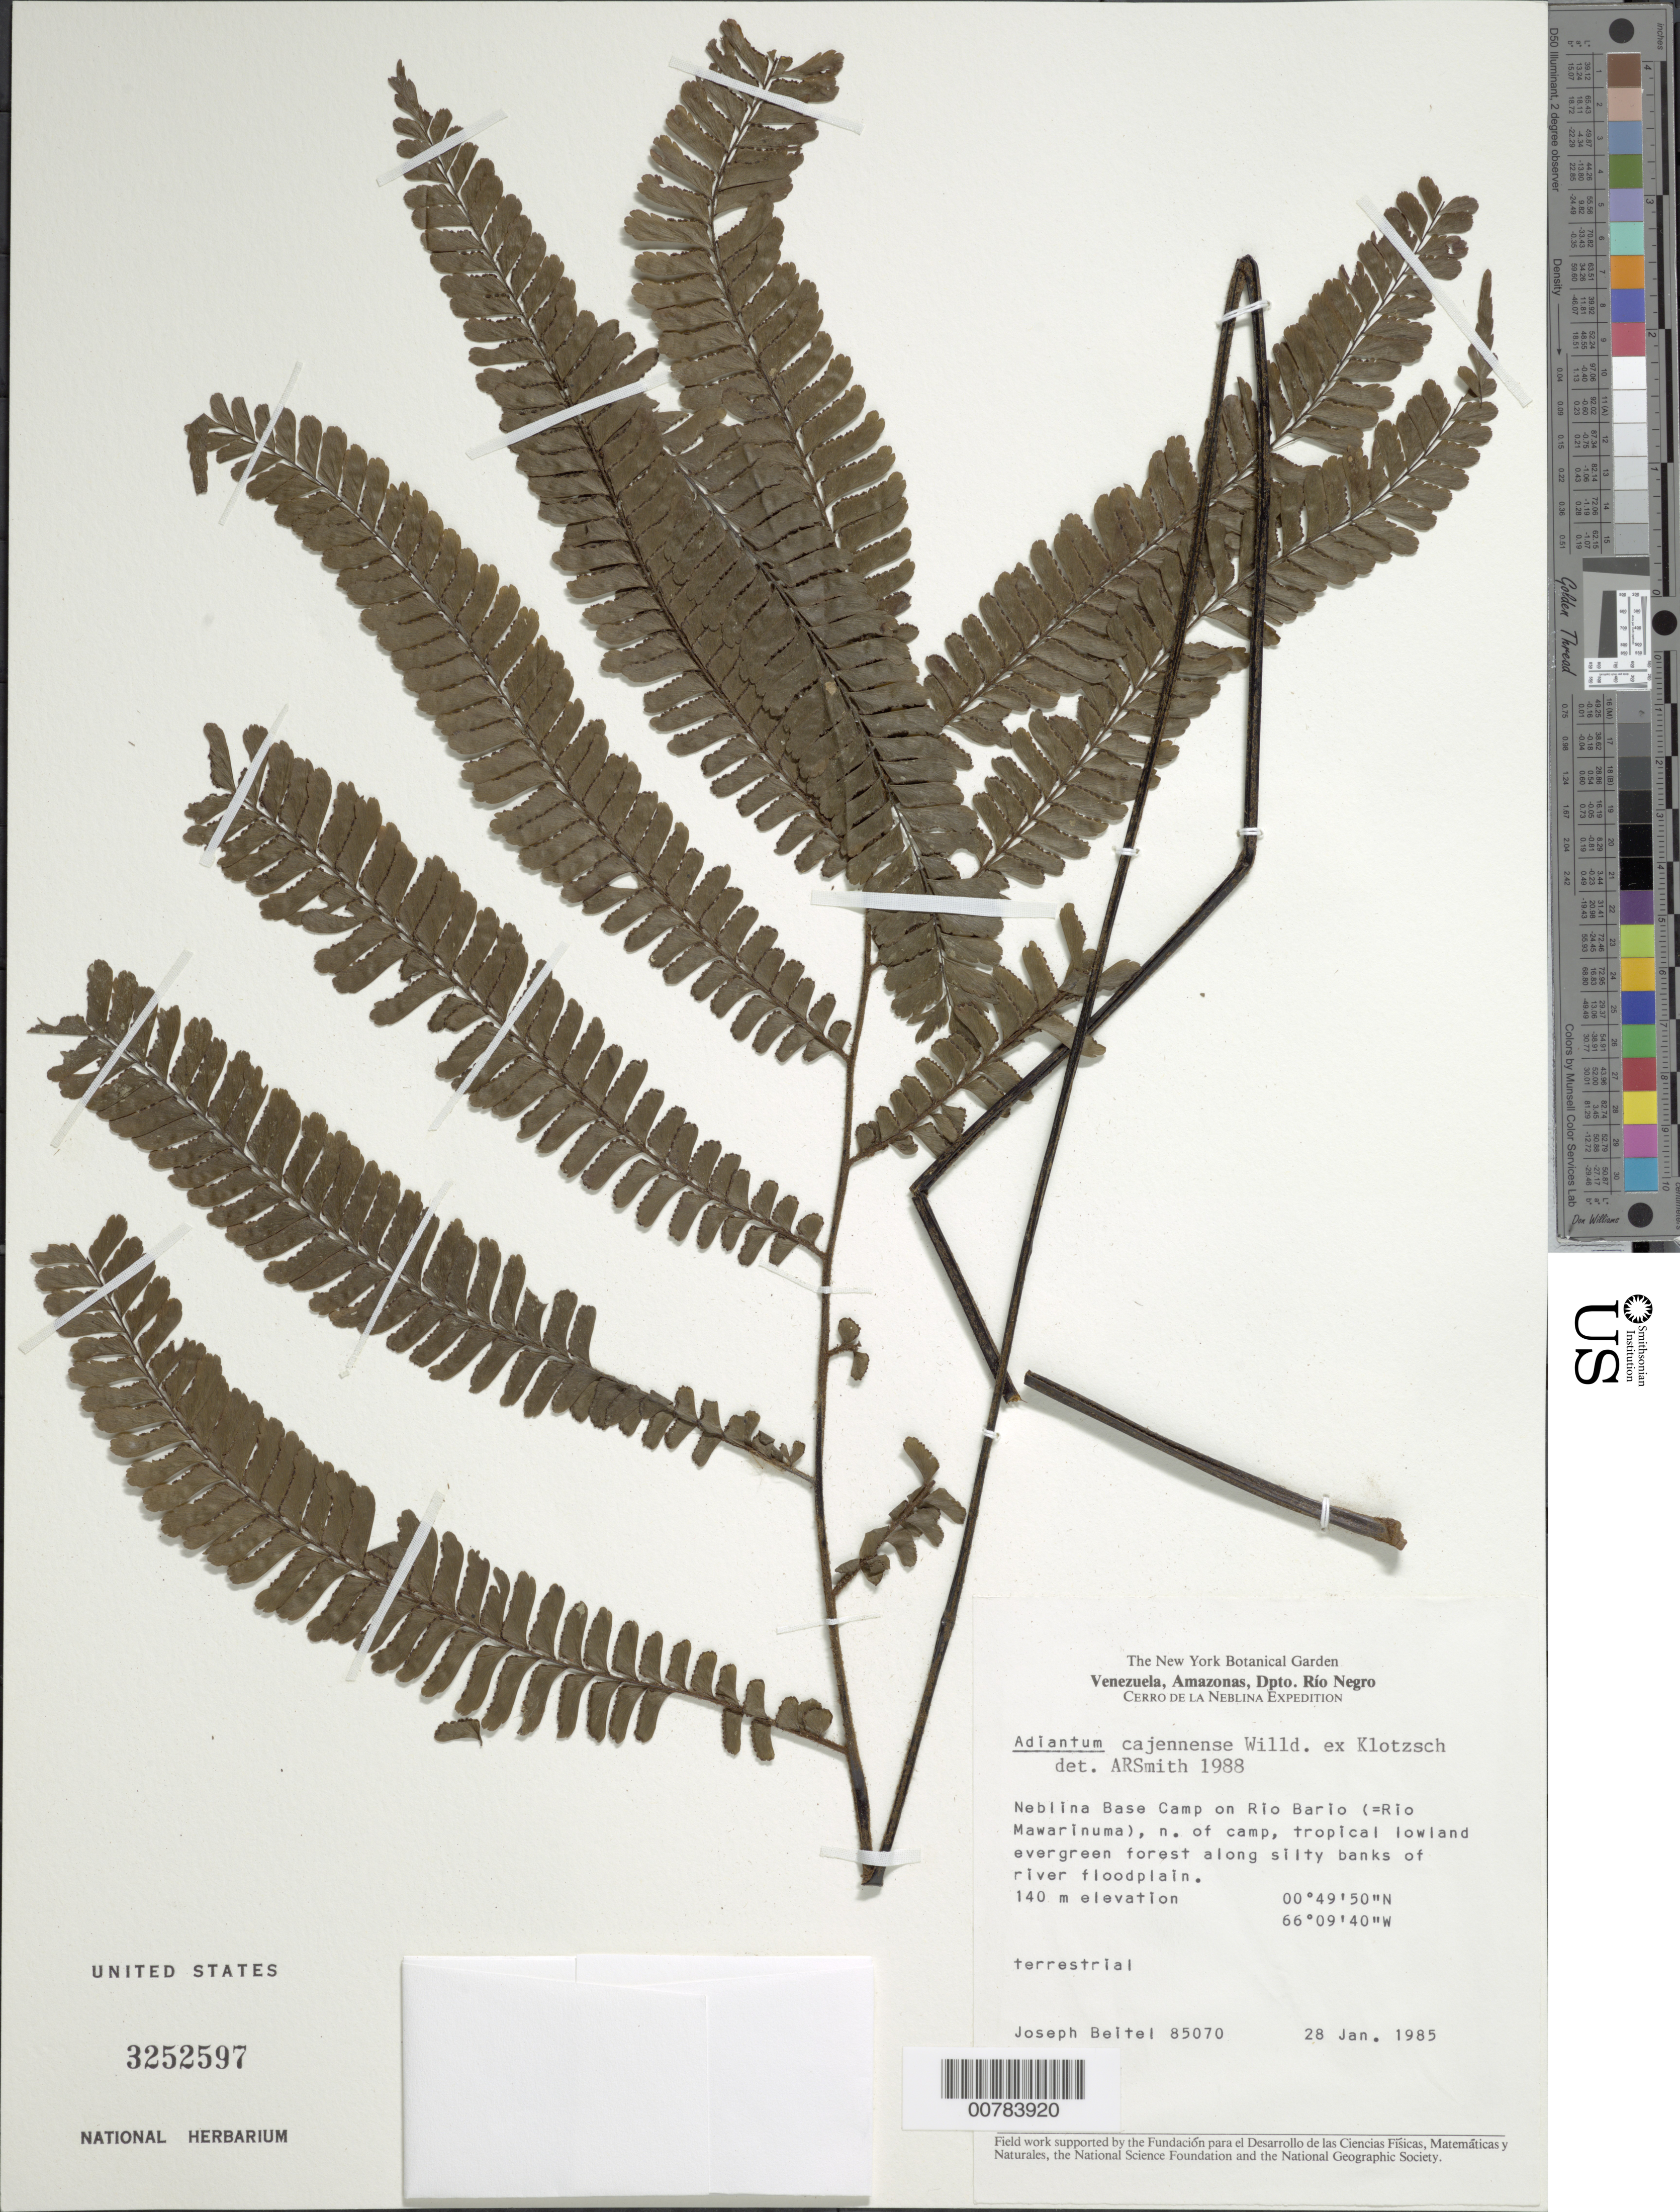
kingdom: Plantae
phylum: Tracheophyta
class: Polypodiopsida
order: Polypodiales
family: Pteridaceae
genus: Adiantum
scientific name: Adiantum cajennense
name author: Willd. ex Klotzsch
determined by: Smith, Alan R., (UC)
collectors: J. M. Beitel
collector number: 85070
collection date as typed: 28-Jan-85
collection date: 1985-01-28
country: Venezuela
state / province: Amazonas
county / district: Río Negro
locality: Neblina Base Camp on Río Barío (= Río Mawarinuma), N of camp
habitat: Tropical lowland evergreen forest along silty banks of river floodplain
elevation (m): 140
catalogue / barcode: US 3252597